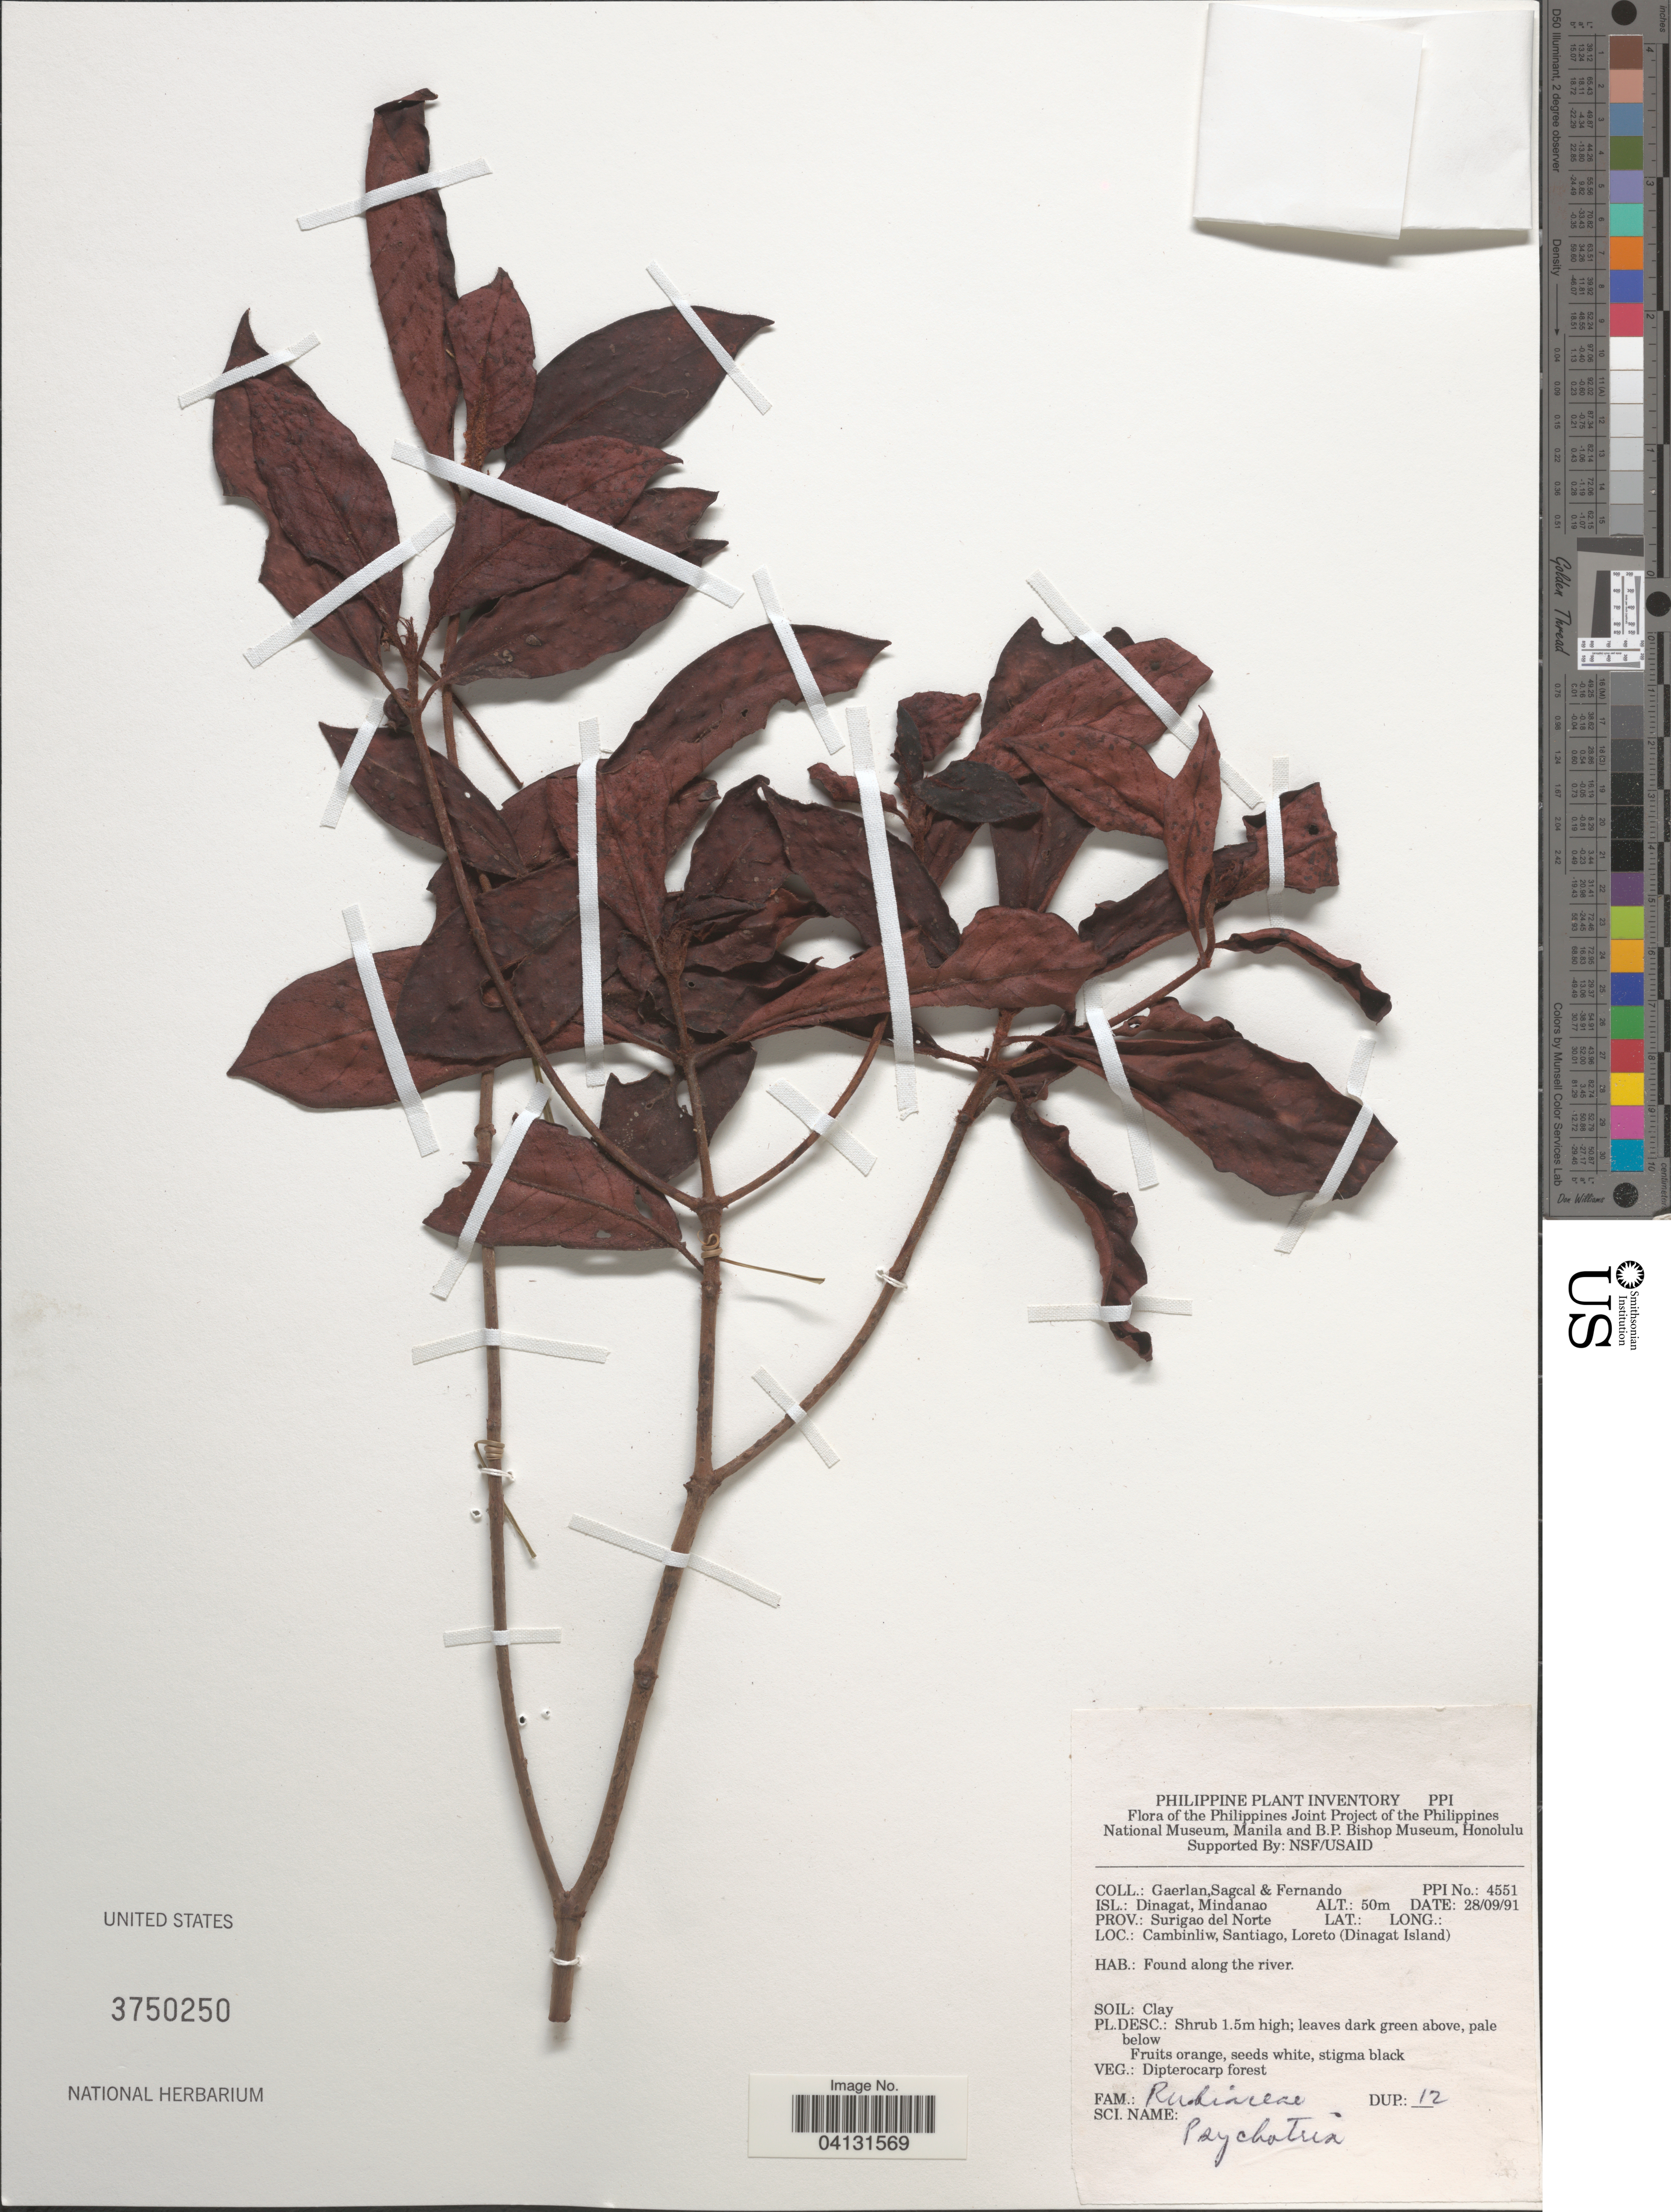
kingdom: Plantae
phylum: Tracheophyta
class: Magnoliopsida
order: Gentianales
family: Rubiaceae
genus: Psychotria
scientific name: Psychotria sp.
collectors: Gaerlan, E. Sagcal & -- Fernando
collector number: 4551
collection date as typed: Transcribed d/m/y: 28/9/91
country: Philippines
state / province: Caraga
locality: Isl.: Dinagat, Mindanao. Prov.: Surigao del Norte. Cambinliw, Santiago, Loreto (Dinagat Island).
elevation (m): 50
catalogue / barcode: US 3750250